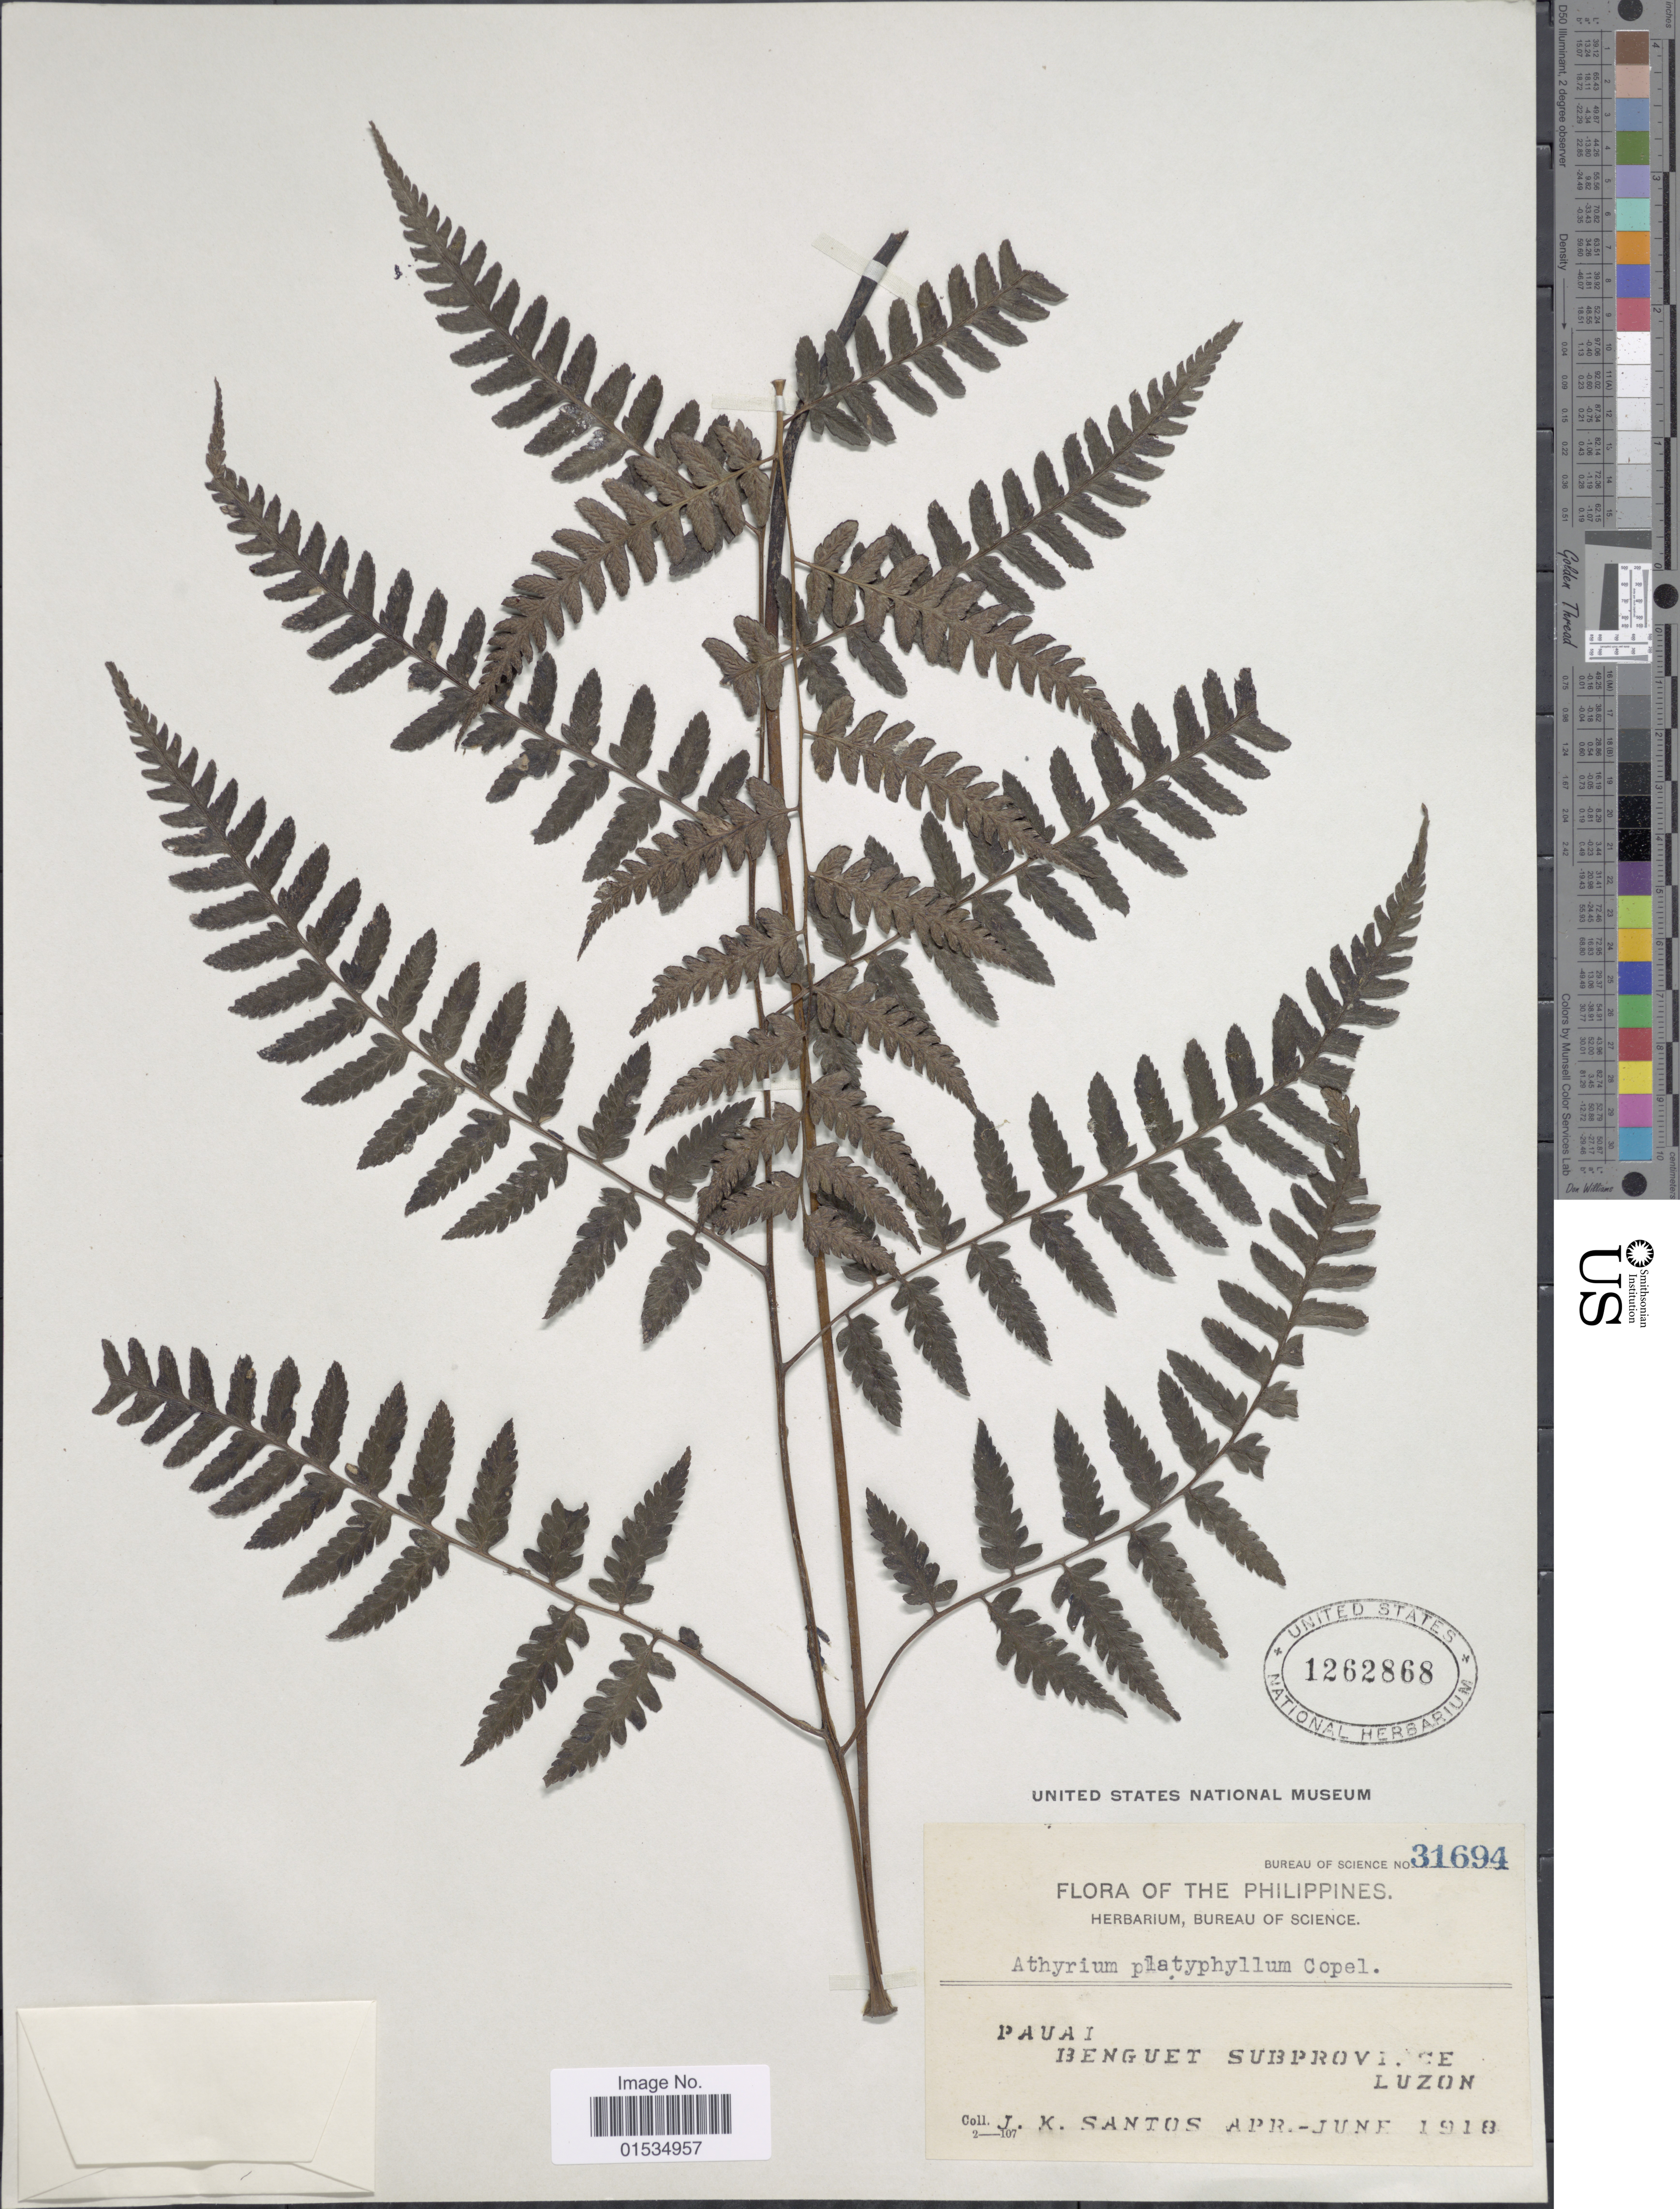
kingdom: Plantae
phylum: Tracheophyta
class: Polypodiopsida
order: Polypodiales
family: Athyriaceae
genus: Diplazium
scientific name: Diplazium griffithii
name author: (T. Moore) Diels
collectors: J. K. Santos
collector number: Bureau of Science 31694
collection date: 1918-04/1918-06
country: Philippines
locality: Pauai, Benguet Subprovince, Luzon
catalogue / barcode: US 1262868